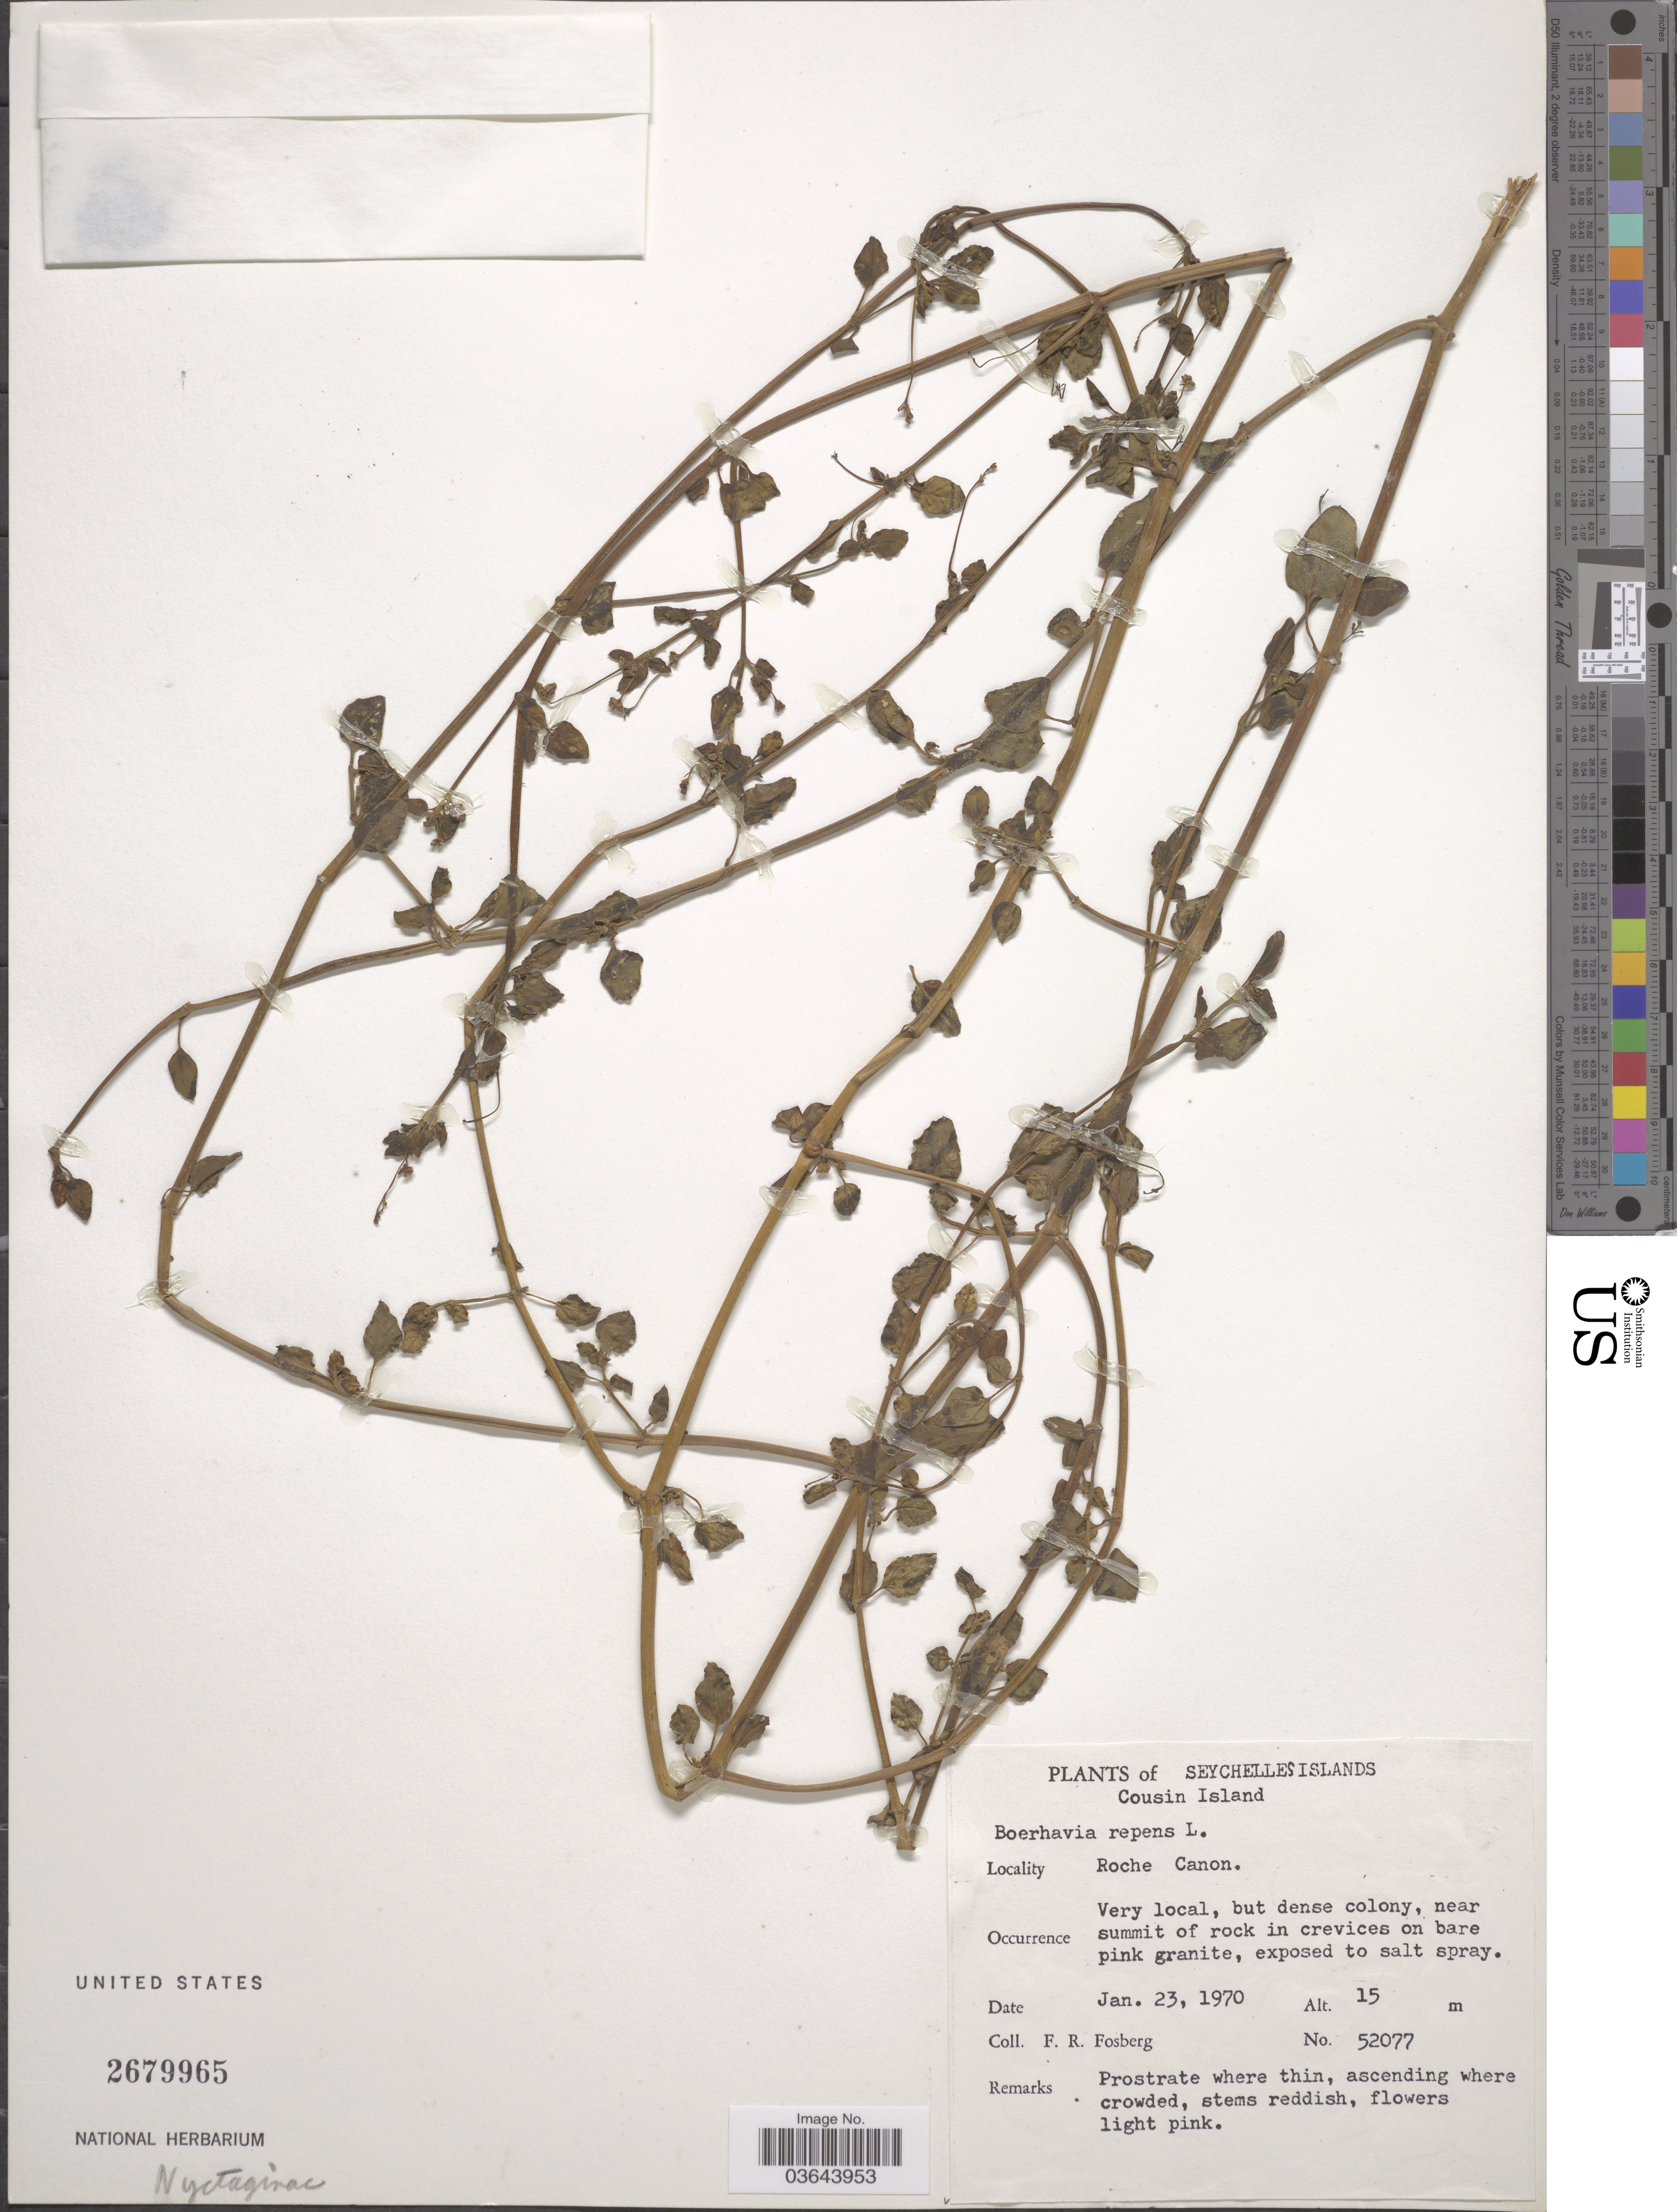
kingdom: Plantae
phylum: Tracheophyta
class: Magnoliopsida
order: Caryophyllales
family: Nyctaginaceae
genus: Boerhavia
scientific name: Boerhavia repens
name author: L.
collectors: F. R. Fosberg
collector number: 52077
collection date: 1970-01-23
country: Seychelles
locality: Cousin Island. Roche Canon.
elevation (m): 15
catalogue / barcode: US 2679965